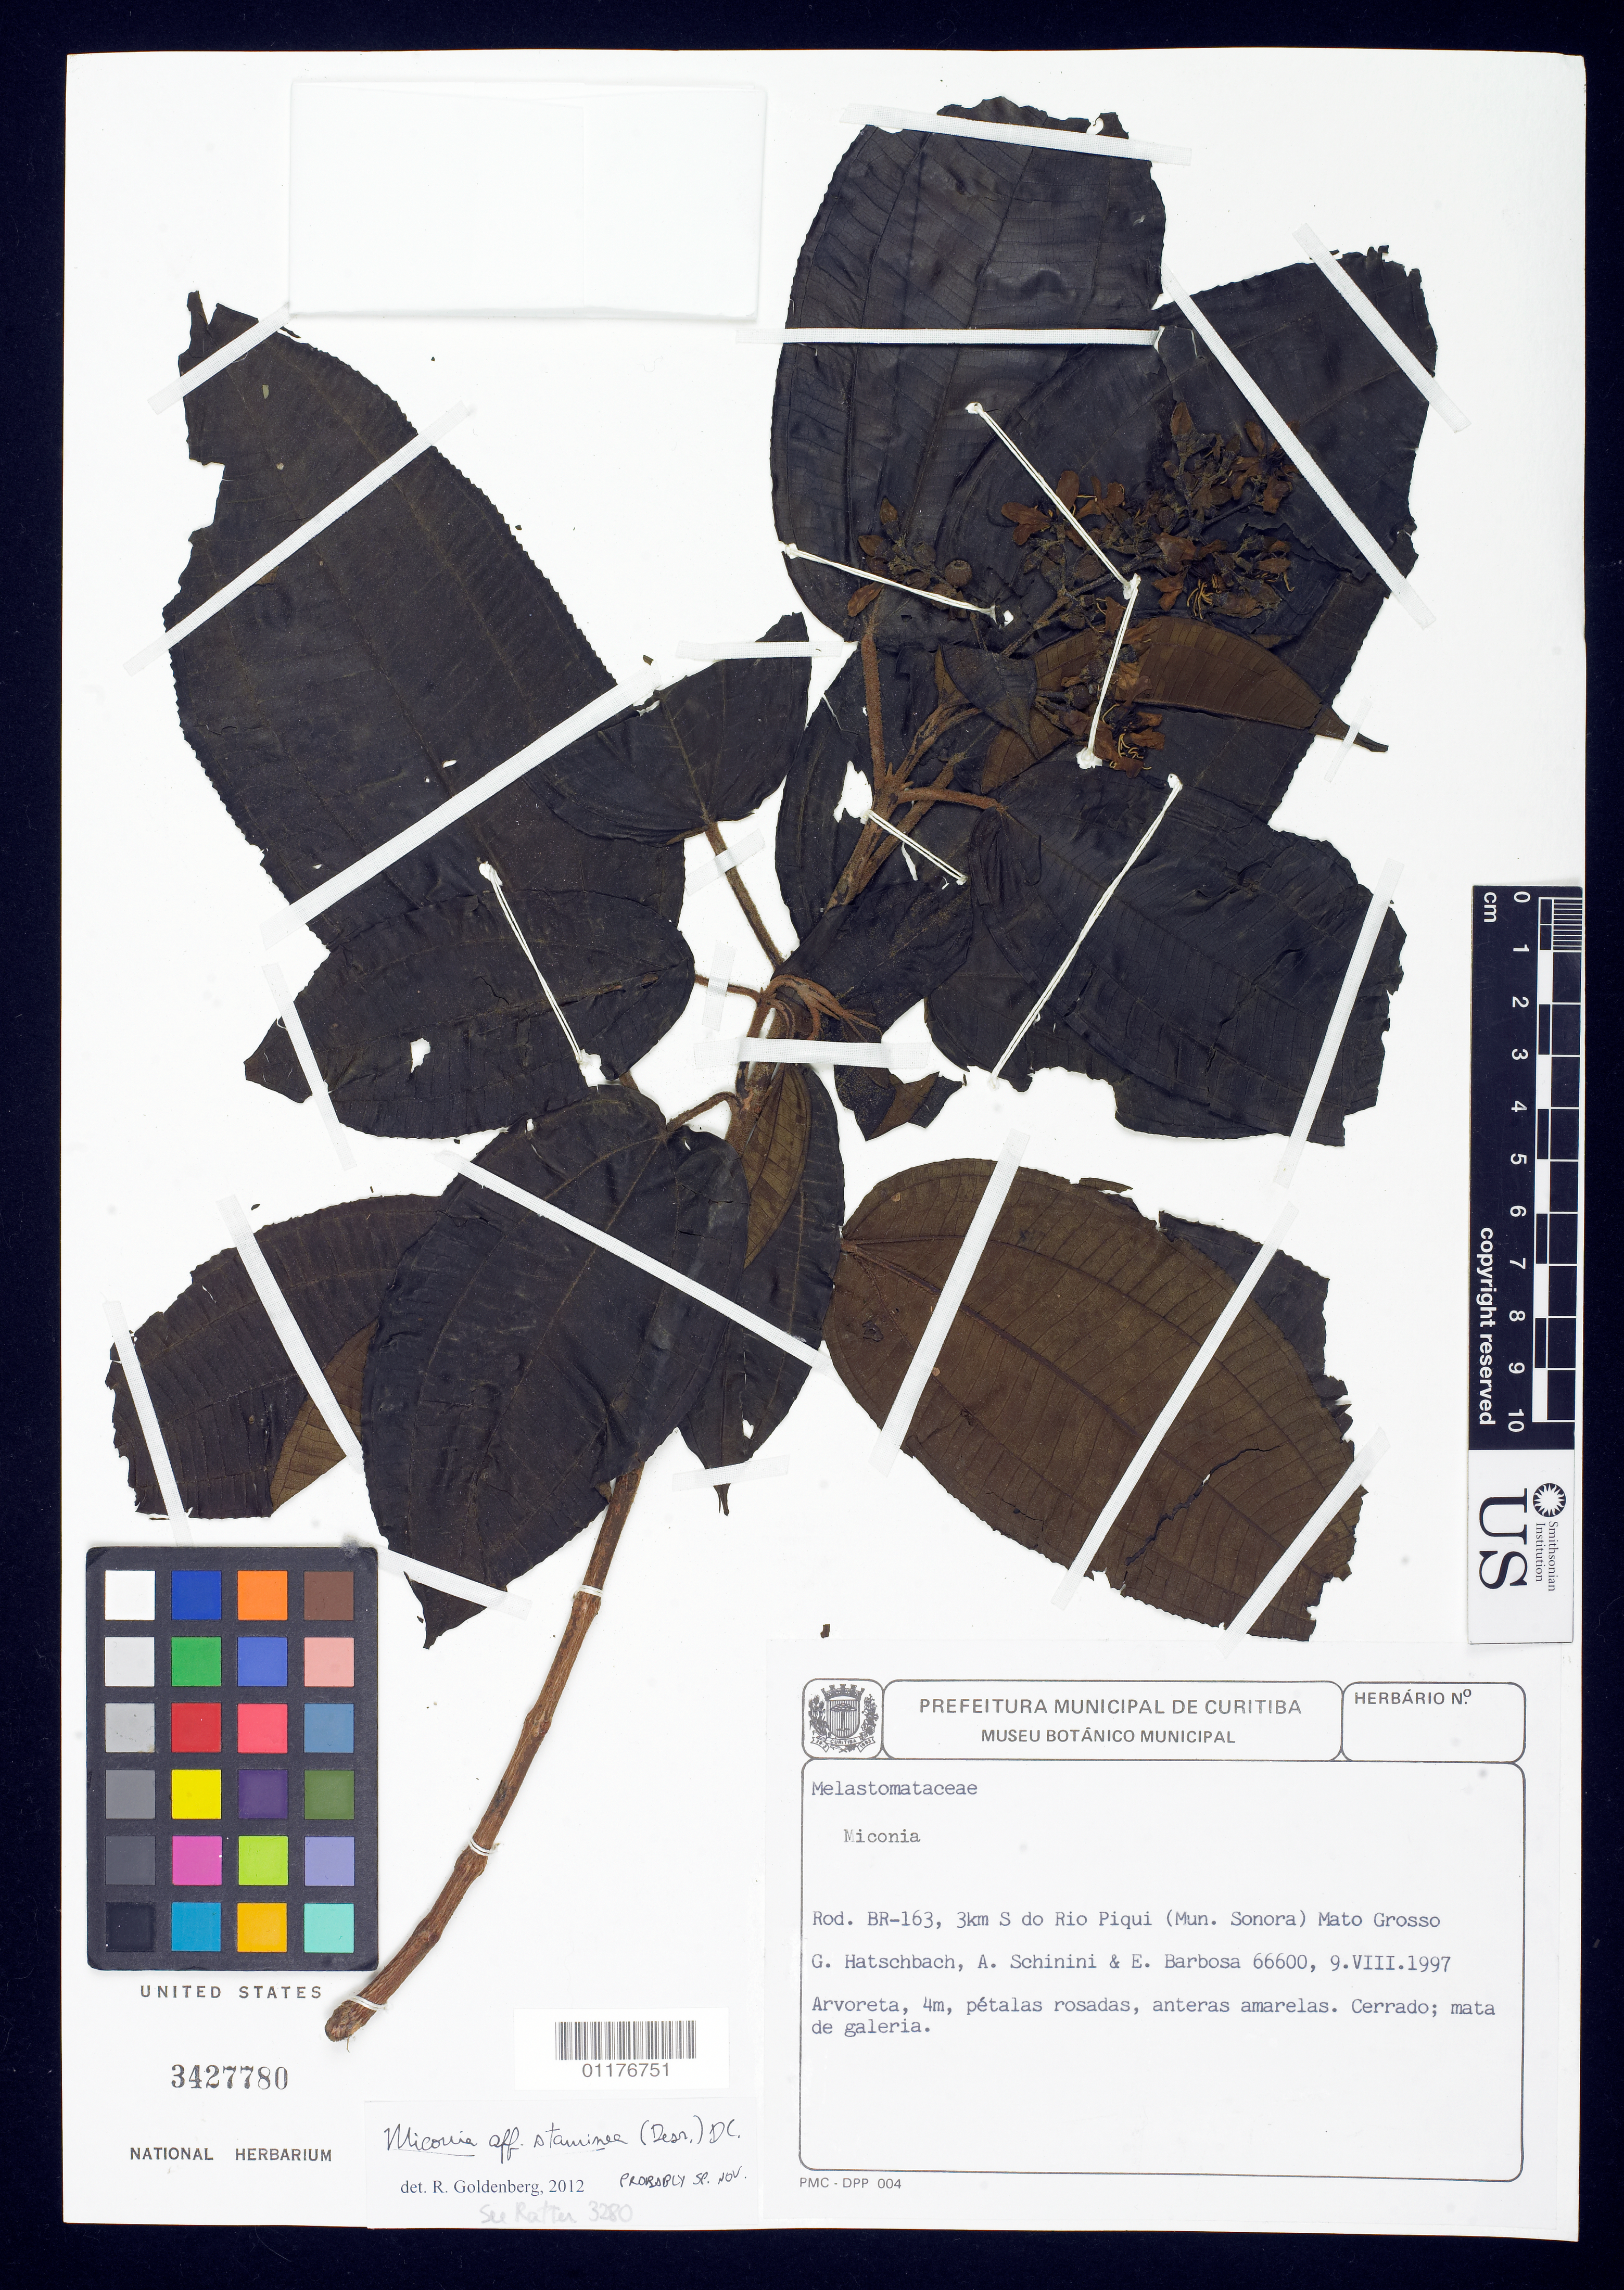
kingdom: Plantae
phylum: Tracheophyta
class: Magnoliopsida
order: Myrtales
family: Melastomataceae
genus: Miconia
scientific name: Miconia staminea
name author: DC.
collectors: G. Hatschbach, A. Schinini & E. L. Barbosa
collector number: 66600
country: Brazil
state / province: Mato Grosso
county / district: Sonora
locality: Rod. BR-163 S do Rio Piqui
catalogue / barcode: US 3427780